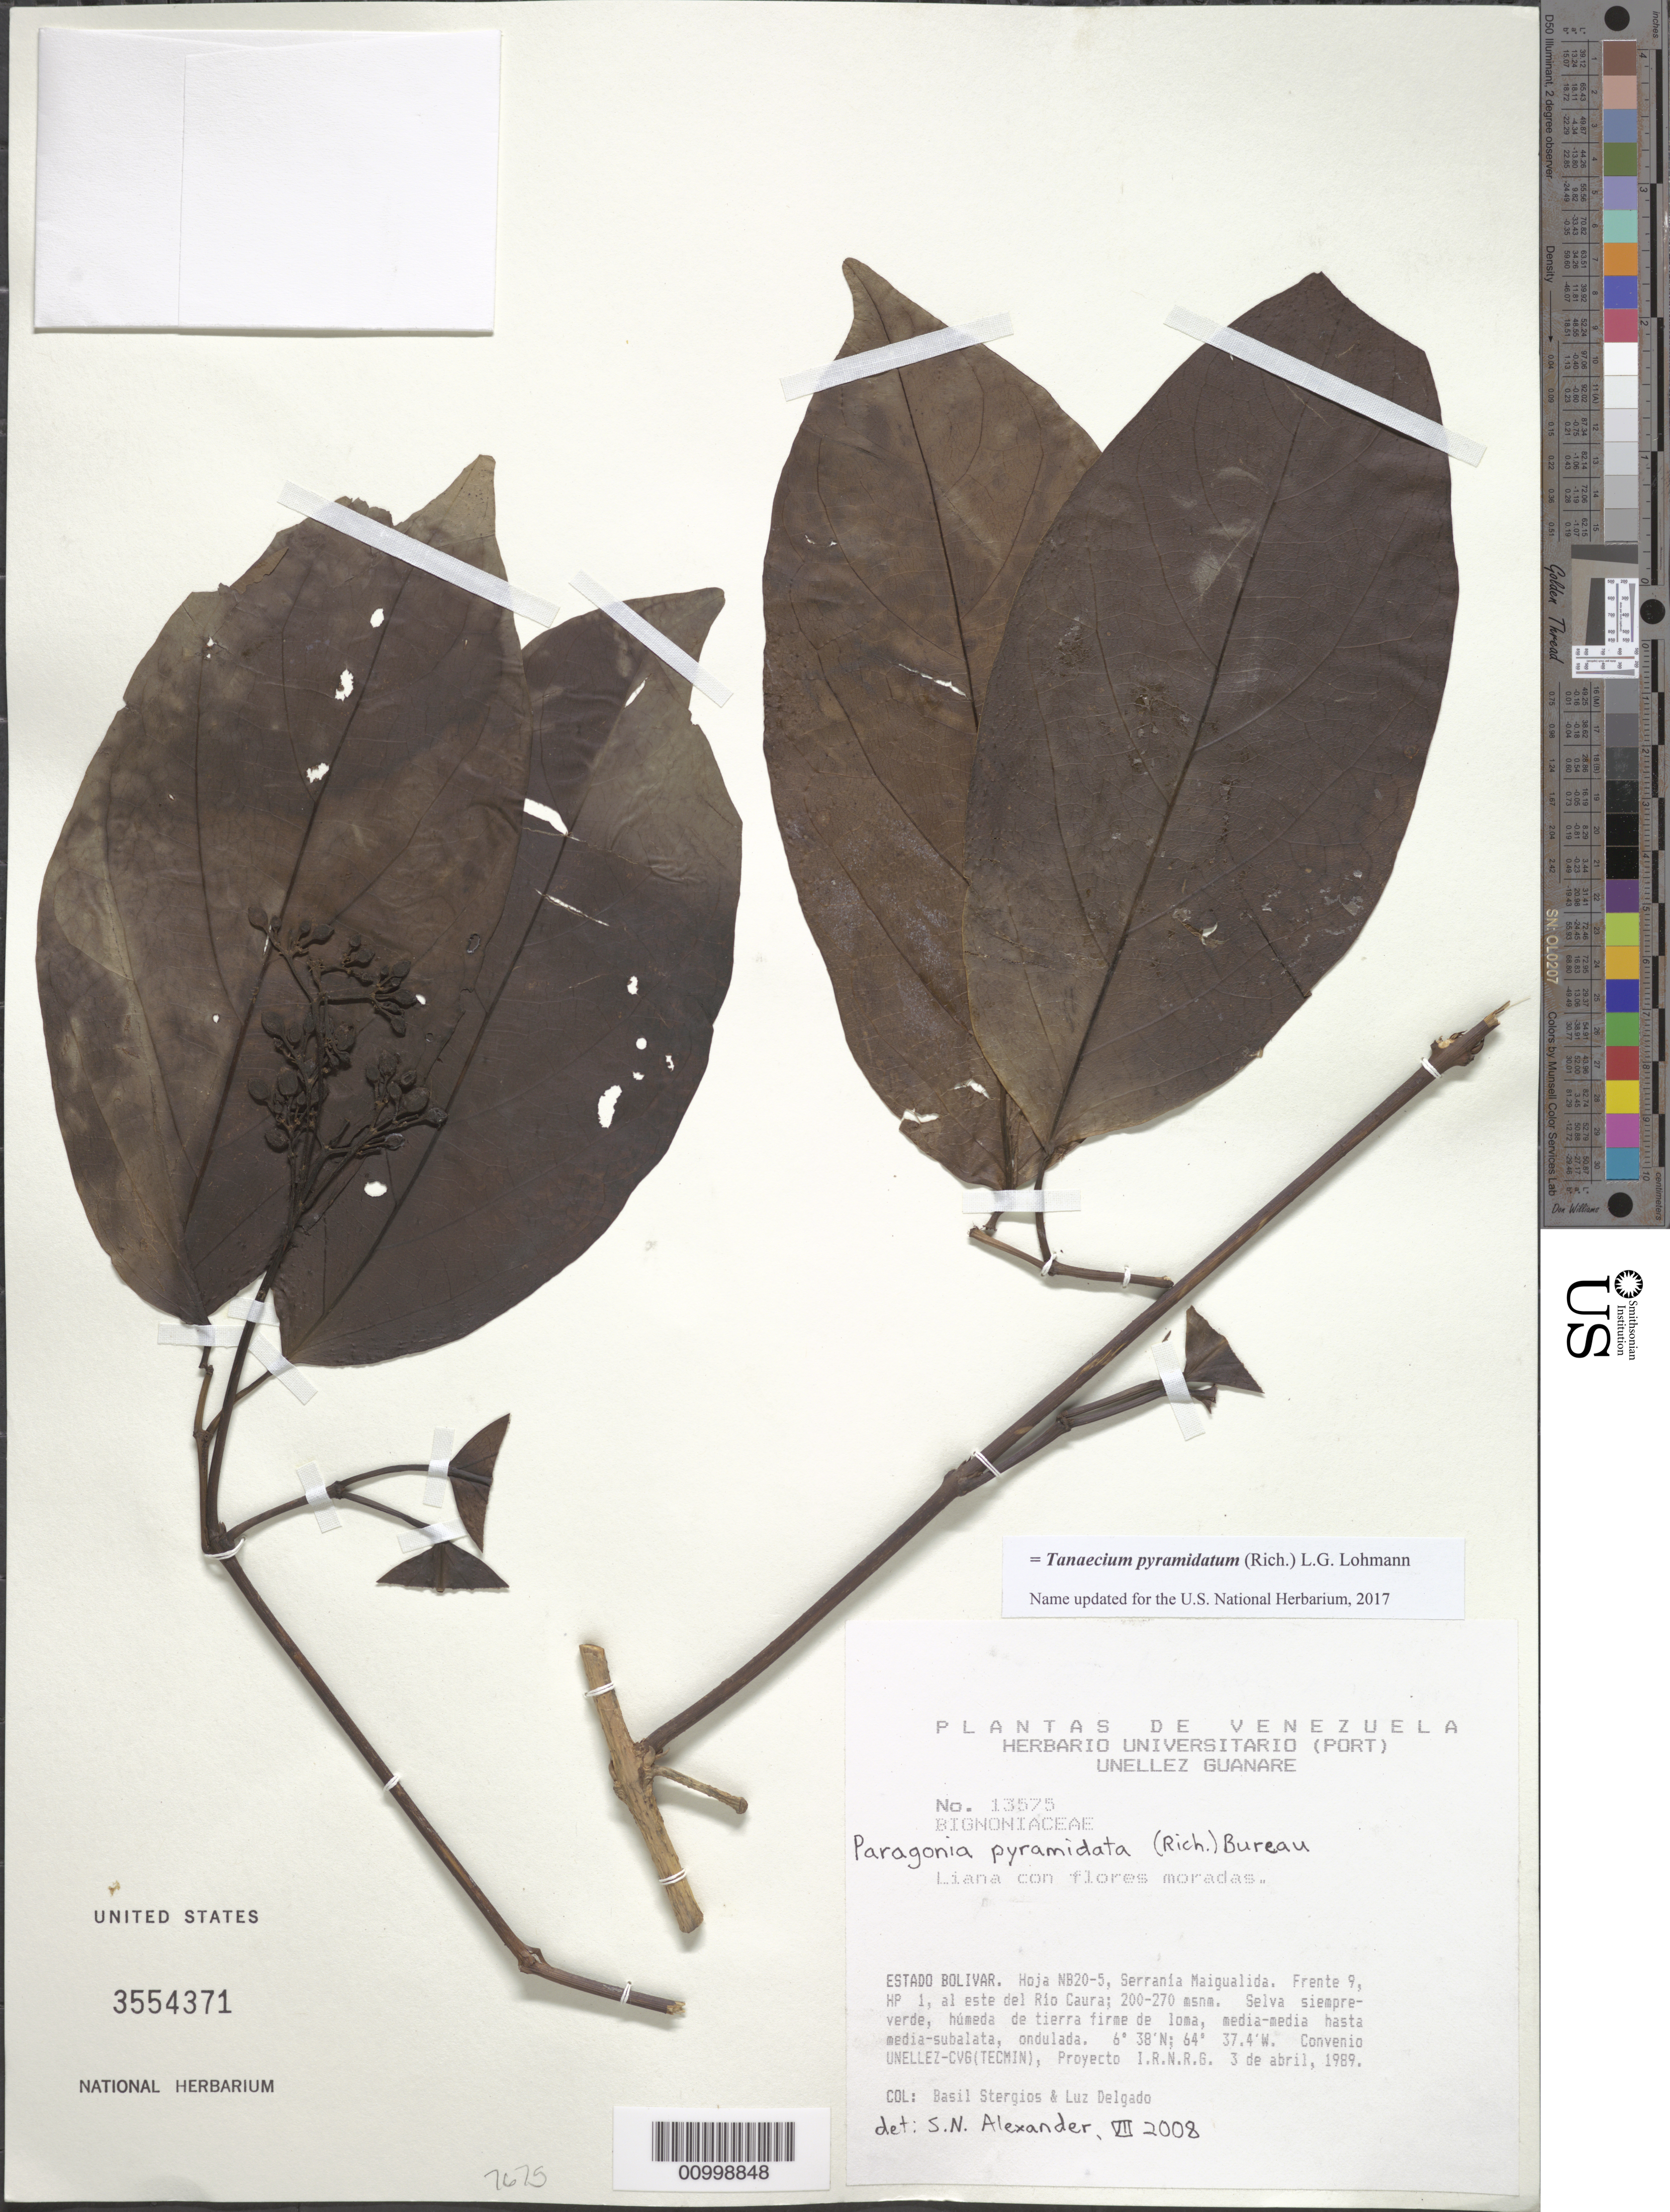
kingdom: Plantae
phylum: Tracheophyta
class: Magnoliopsida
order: Lamiales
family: Bignoniaceae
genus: Tanaecium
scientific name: Tanaecium pyramidatum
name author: (Rich.) L.G. Lohmann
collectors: B. G. Stergios & L. Delgado V.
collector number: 13575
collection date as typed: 3-Apr-89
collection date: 1989-04-03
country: Venezuela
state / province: Bolívar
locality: Serrania Maigualida, E del río Caura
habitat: Selva siempre-verde, húmeda de tierra firme de loma, media-media hasta media-subalata, ondulada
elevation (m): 200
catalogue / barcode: US 3554371